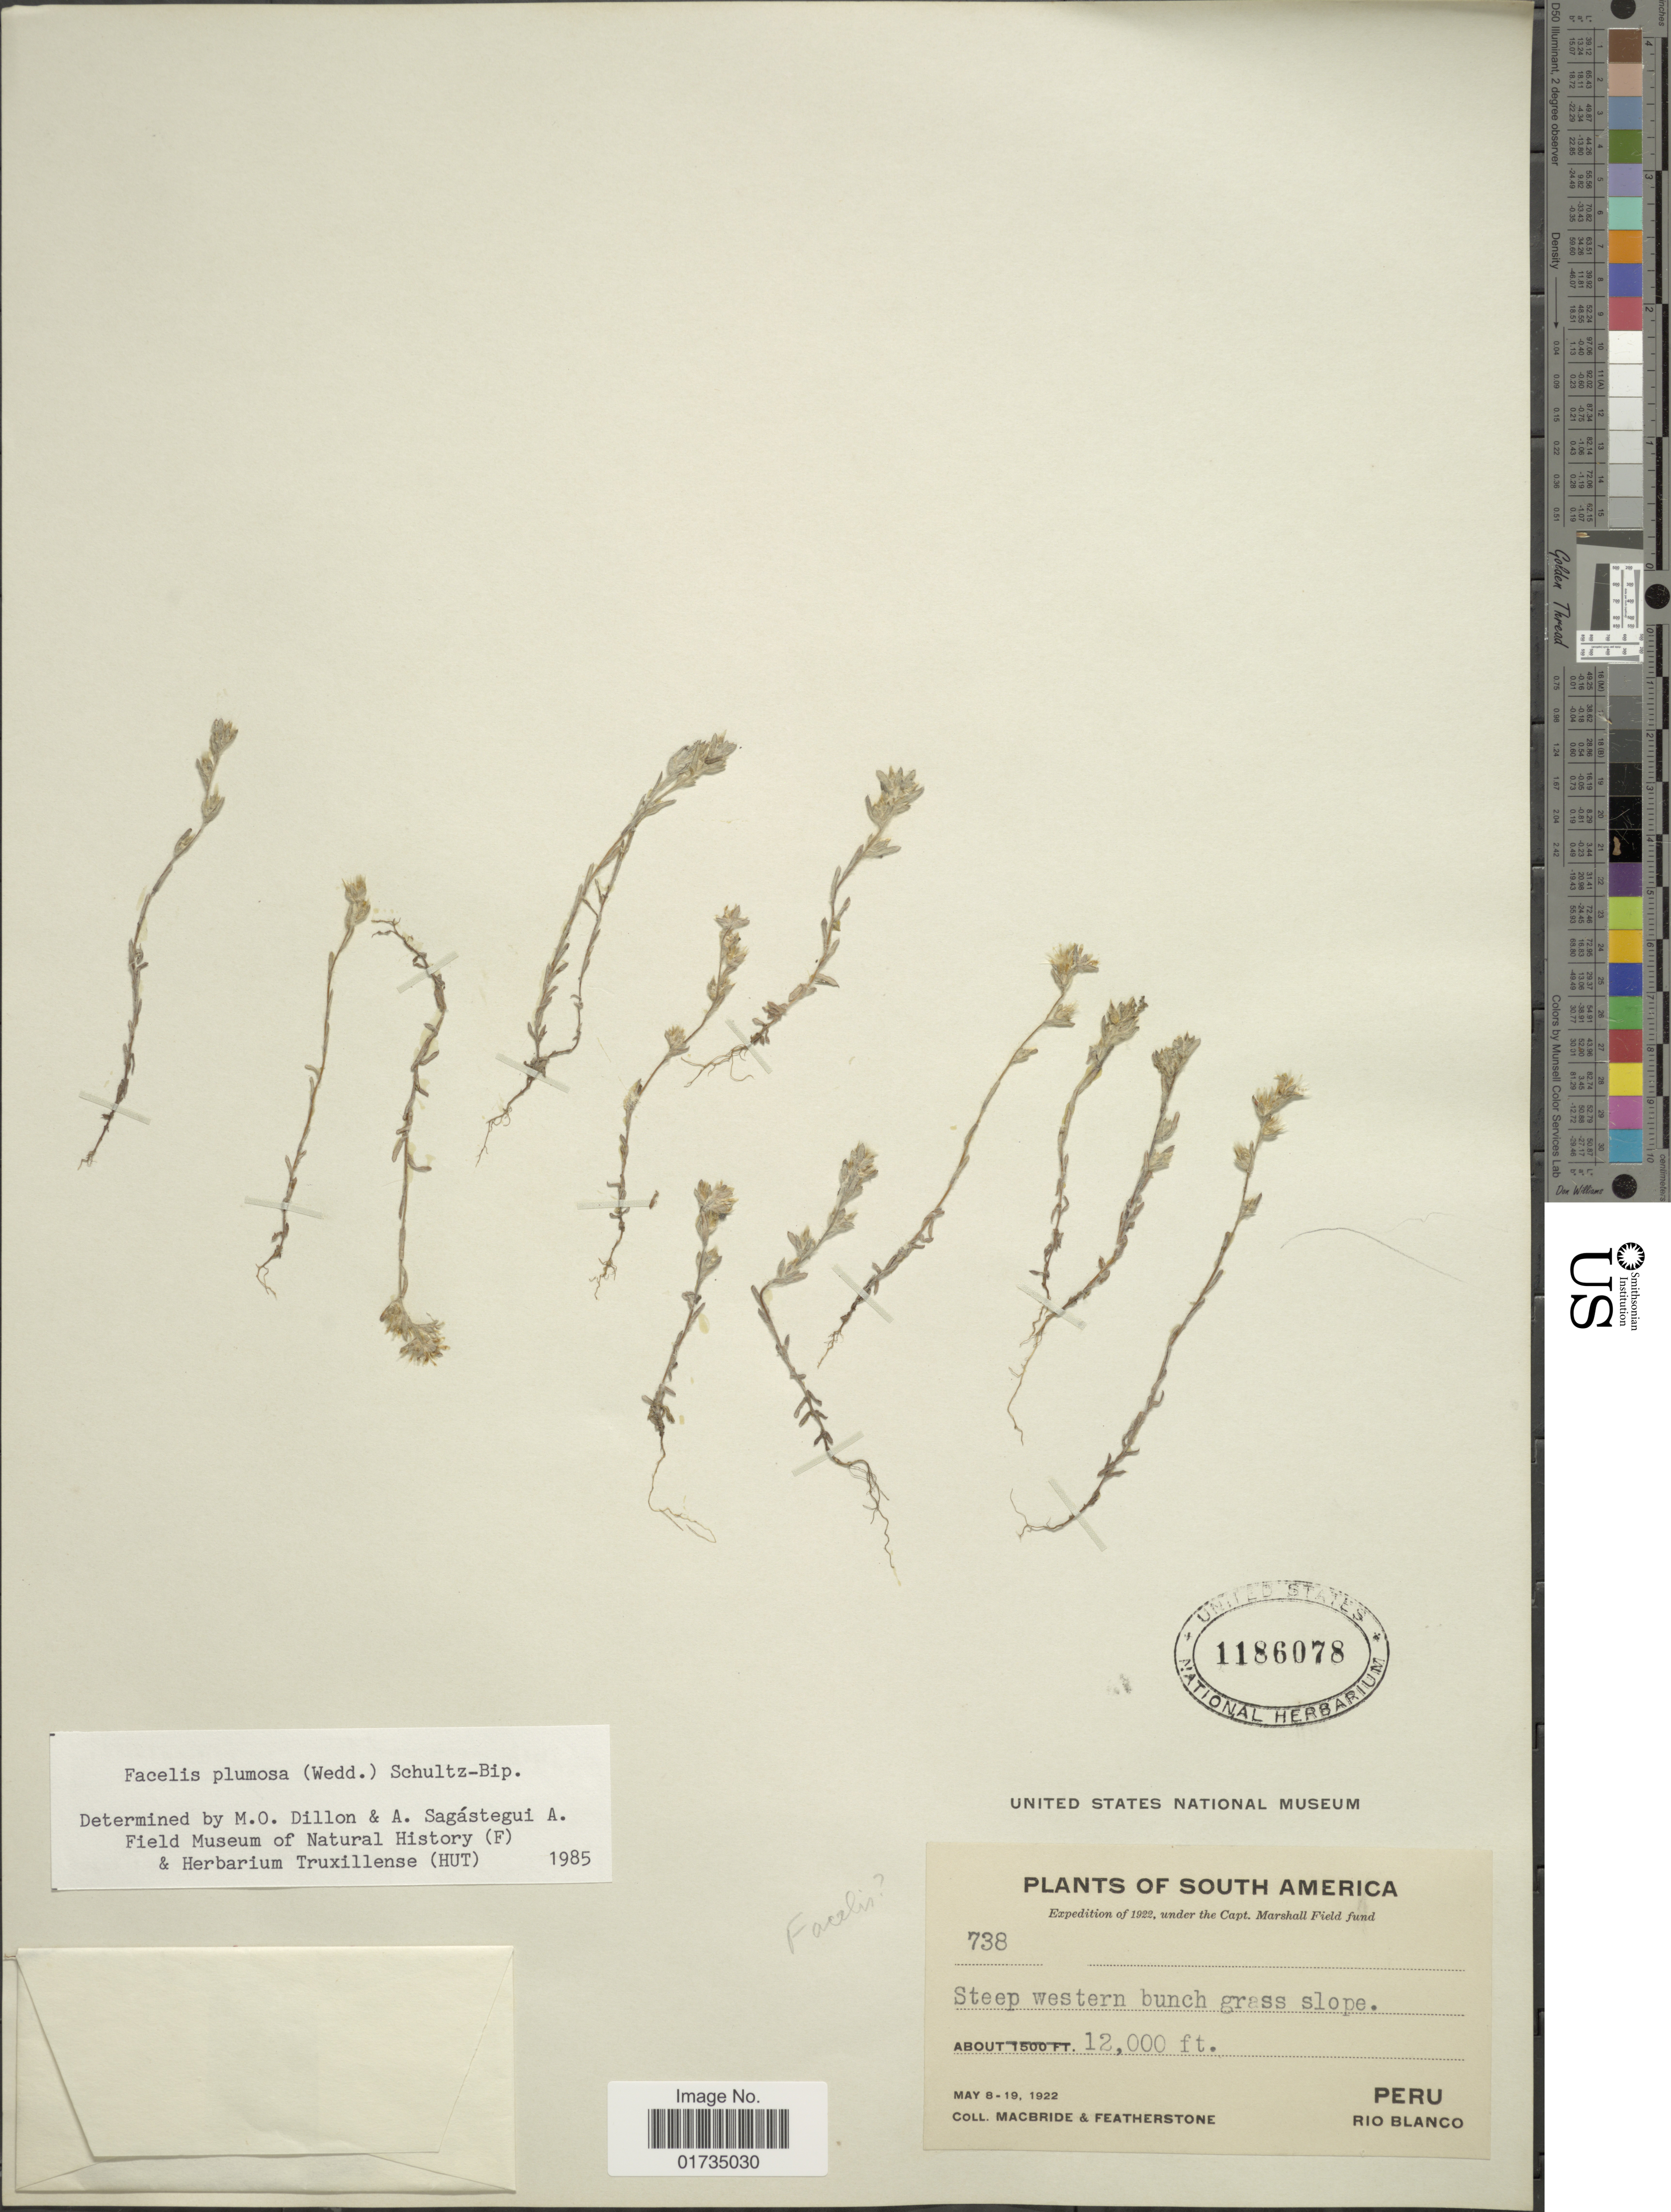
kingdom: Plantae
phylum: Tracheophyta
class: Magnoliopsida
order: Asterales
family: Asteraceae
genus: Facelis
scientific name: Facelis plumosa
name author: (Wedd.) Sch. Bip.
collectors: Macbride, -- & -. Featherstone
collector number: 738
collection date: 1922-05-08/1922-05-19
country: Peru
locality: South America. Peru, Rio Blanco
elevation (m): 3658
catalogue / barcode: US 1186078